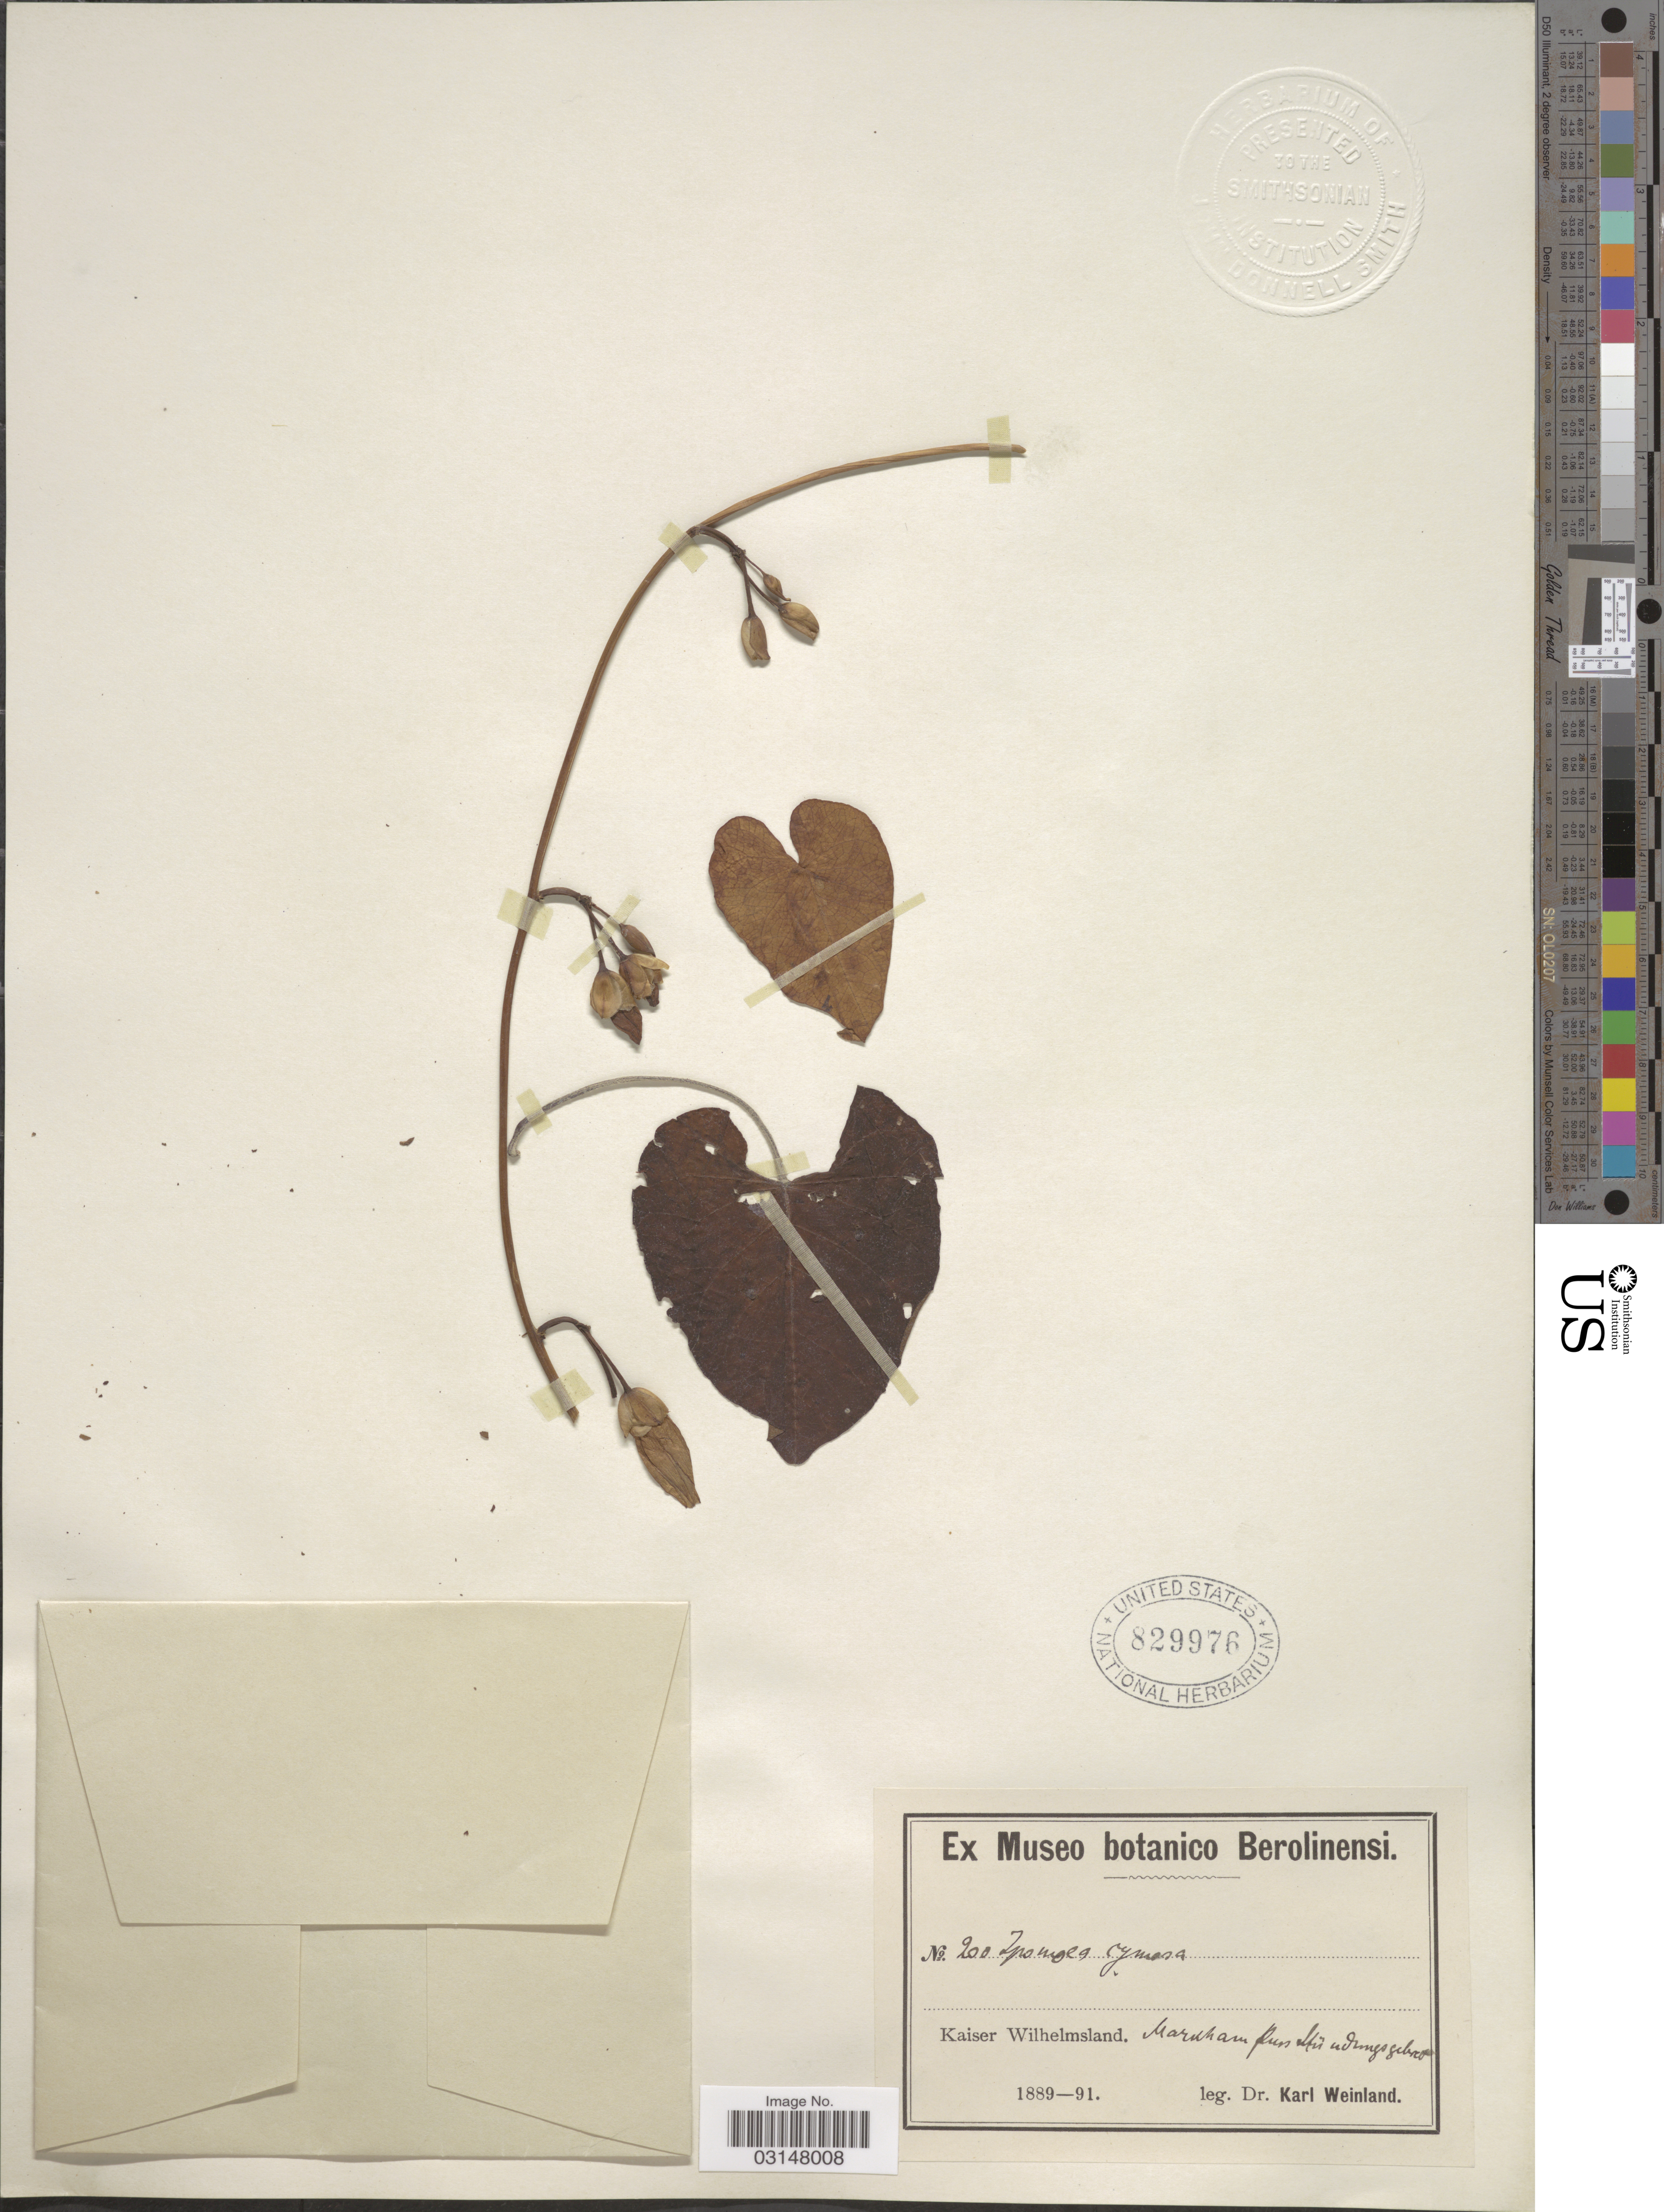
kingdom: Plantae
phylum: Tracheophyta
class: Magnoliopsida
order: Solanales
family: Convolvulaceae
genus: Camonea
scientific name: Camonea umbellata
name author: (L.) A. R. Simões & Staples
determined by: Wagner, W. L., (BOT), Smithsonian Institution - National Museum of Natural History (UNITED STATES)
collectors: K. Weinland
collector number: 200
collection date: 1889/1891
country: Papua New Guinea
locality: Kaiser Wilhelmsland. Markham.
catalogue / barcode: US 829976